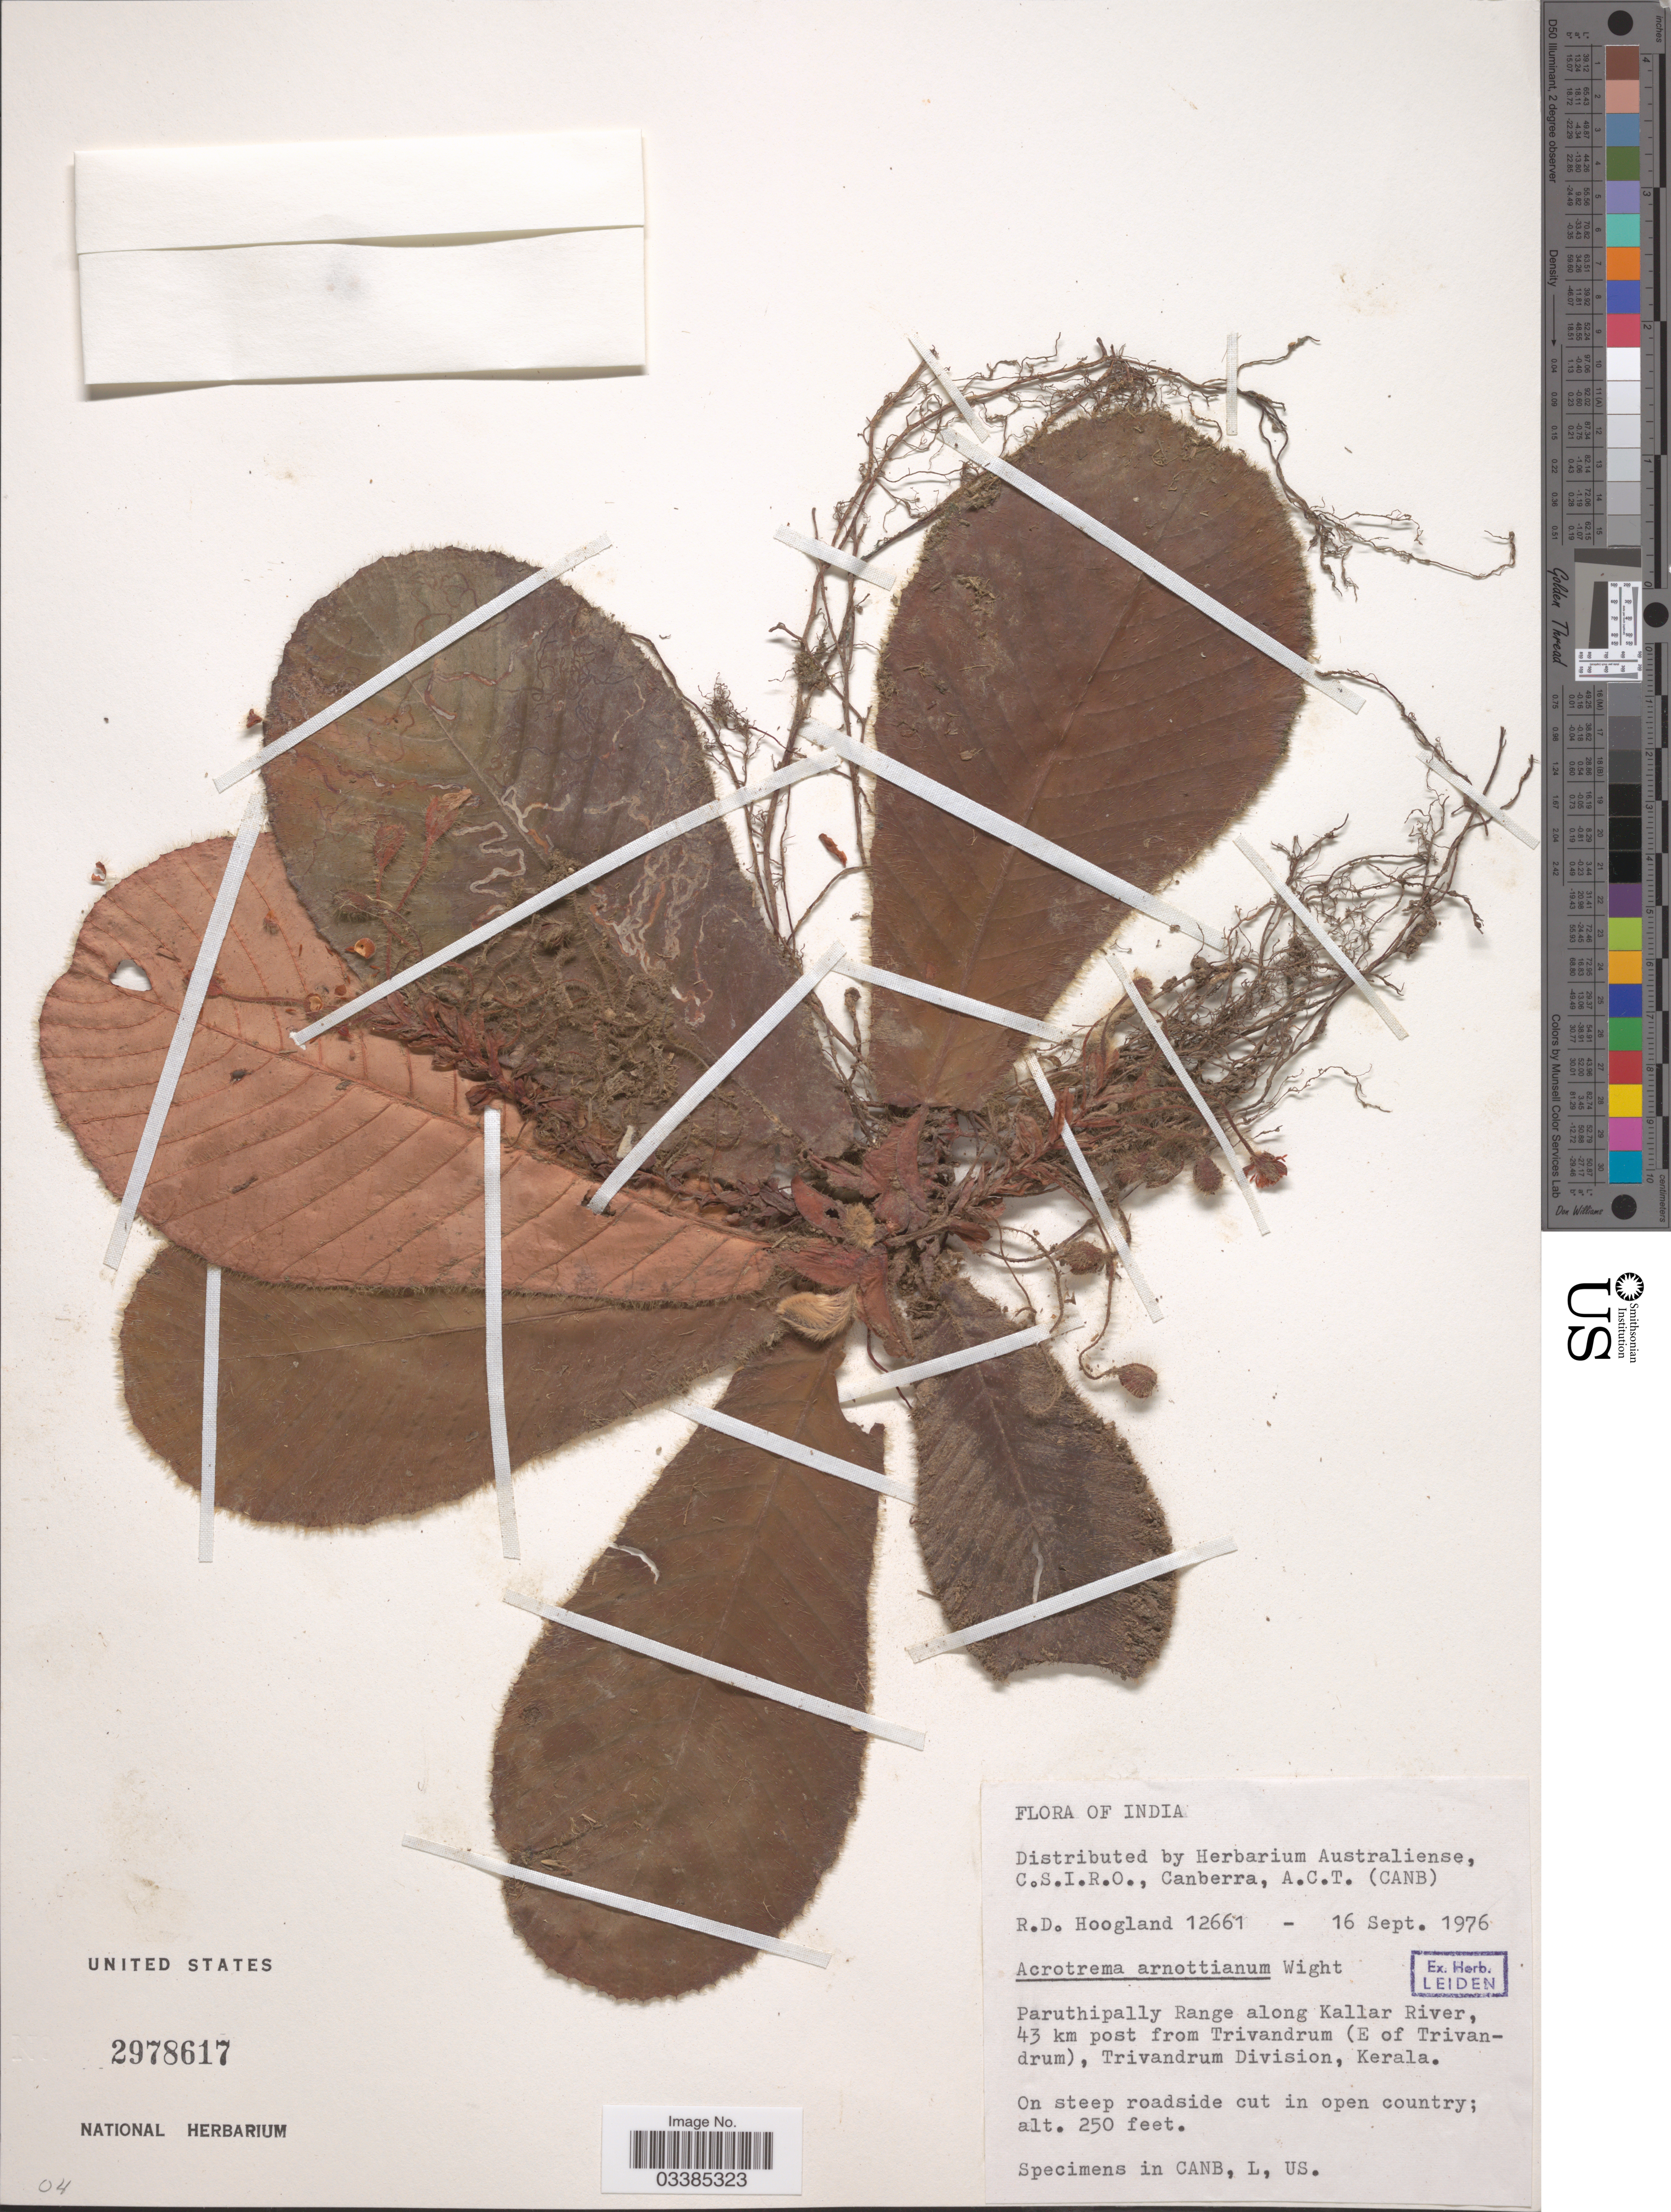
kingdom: Plantae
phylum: Tracheophyta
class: Magnoliopsida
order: Dilleniales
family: Dilleniaceae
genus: Acrotrema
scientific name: Acrotrema arnottianum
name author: Wight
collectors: R. D. Hoogland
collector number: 12661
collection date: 1976-09-16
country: India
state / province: Kerala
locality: Paruthipally Range along Kallar River, 43 km post from Trivandrum (E of Trivandrum), Trivandrum Division.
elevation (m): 76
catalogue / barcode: US 2978617